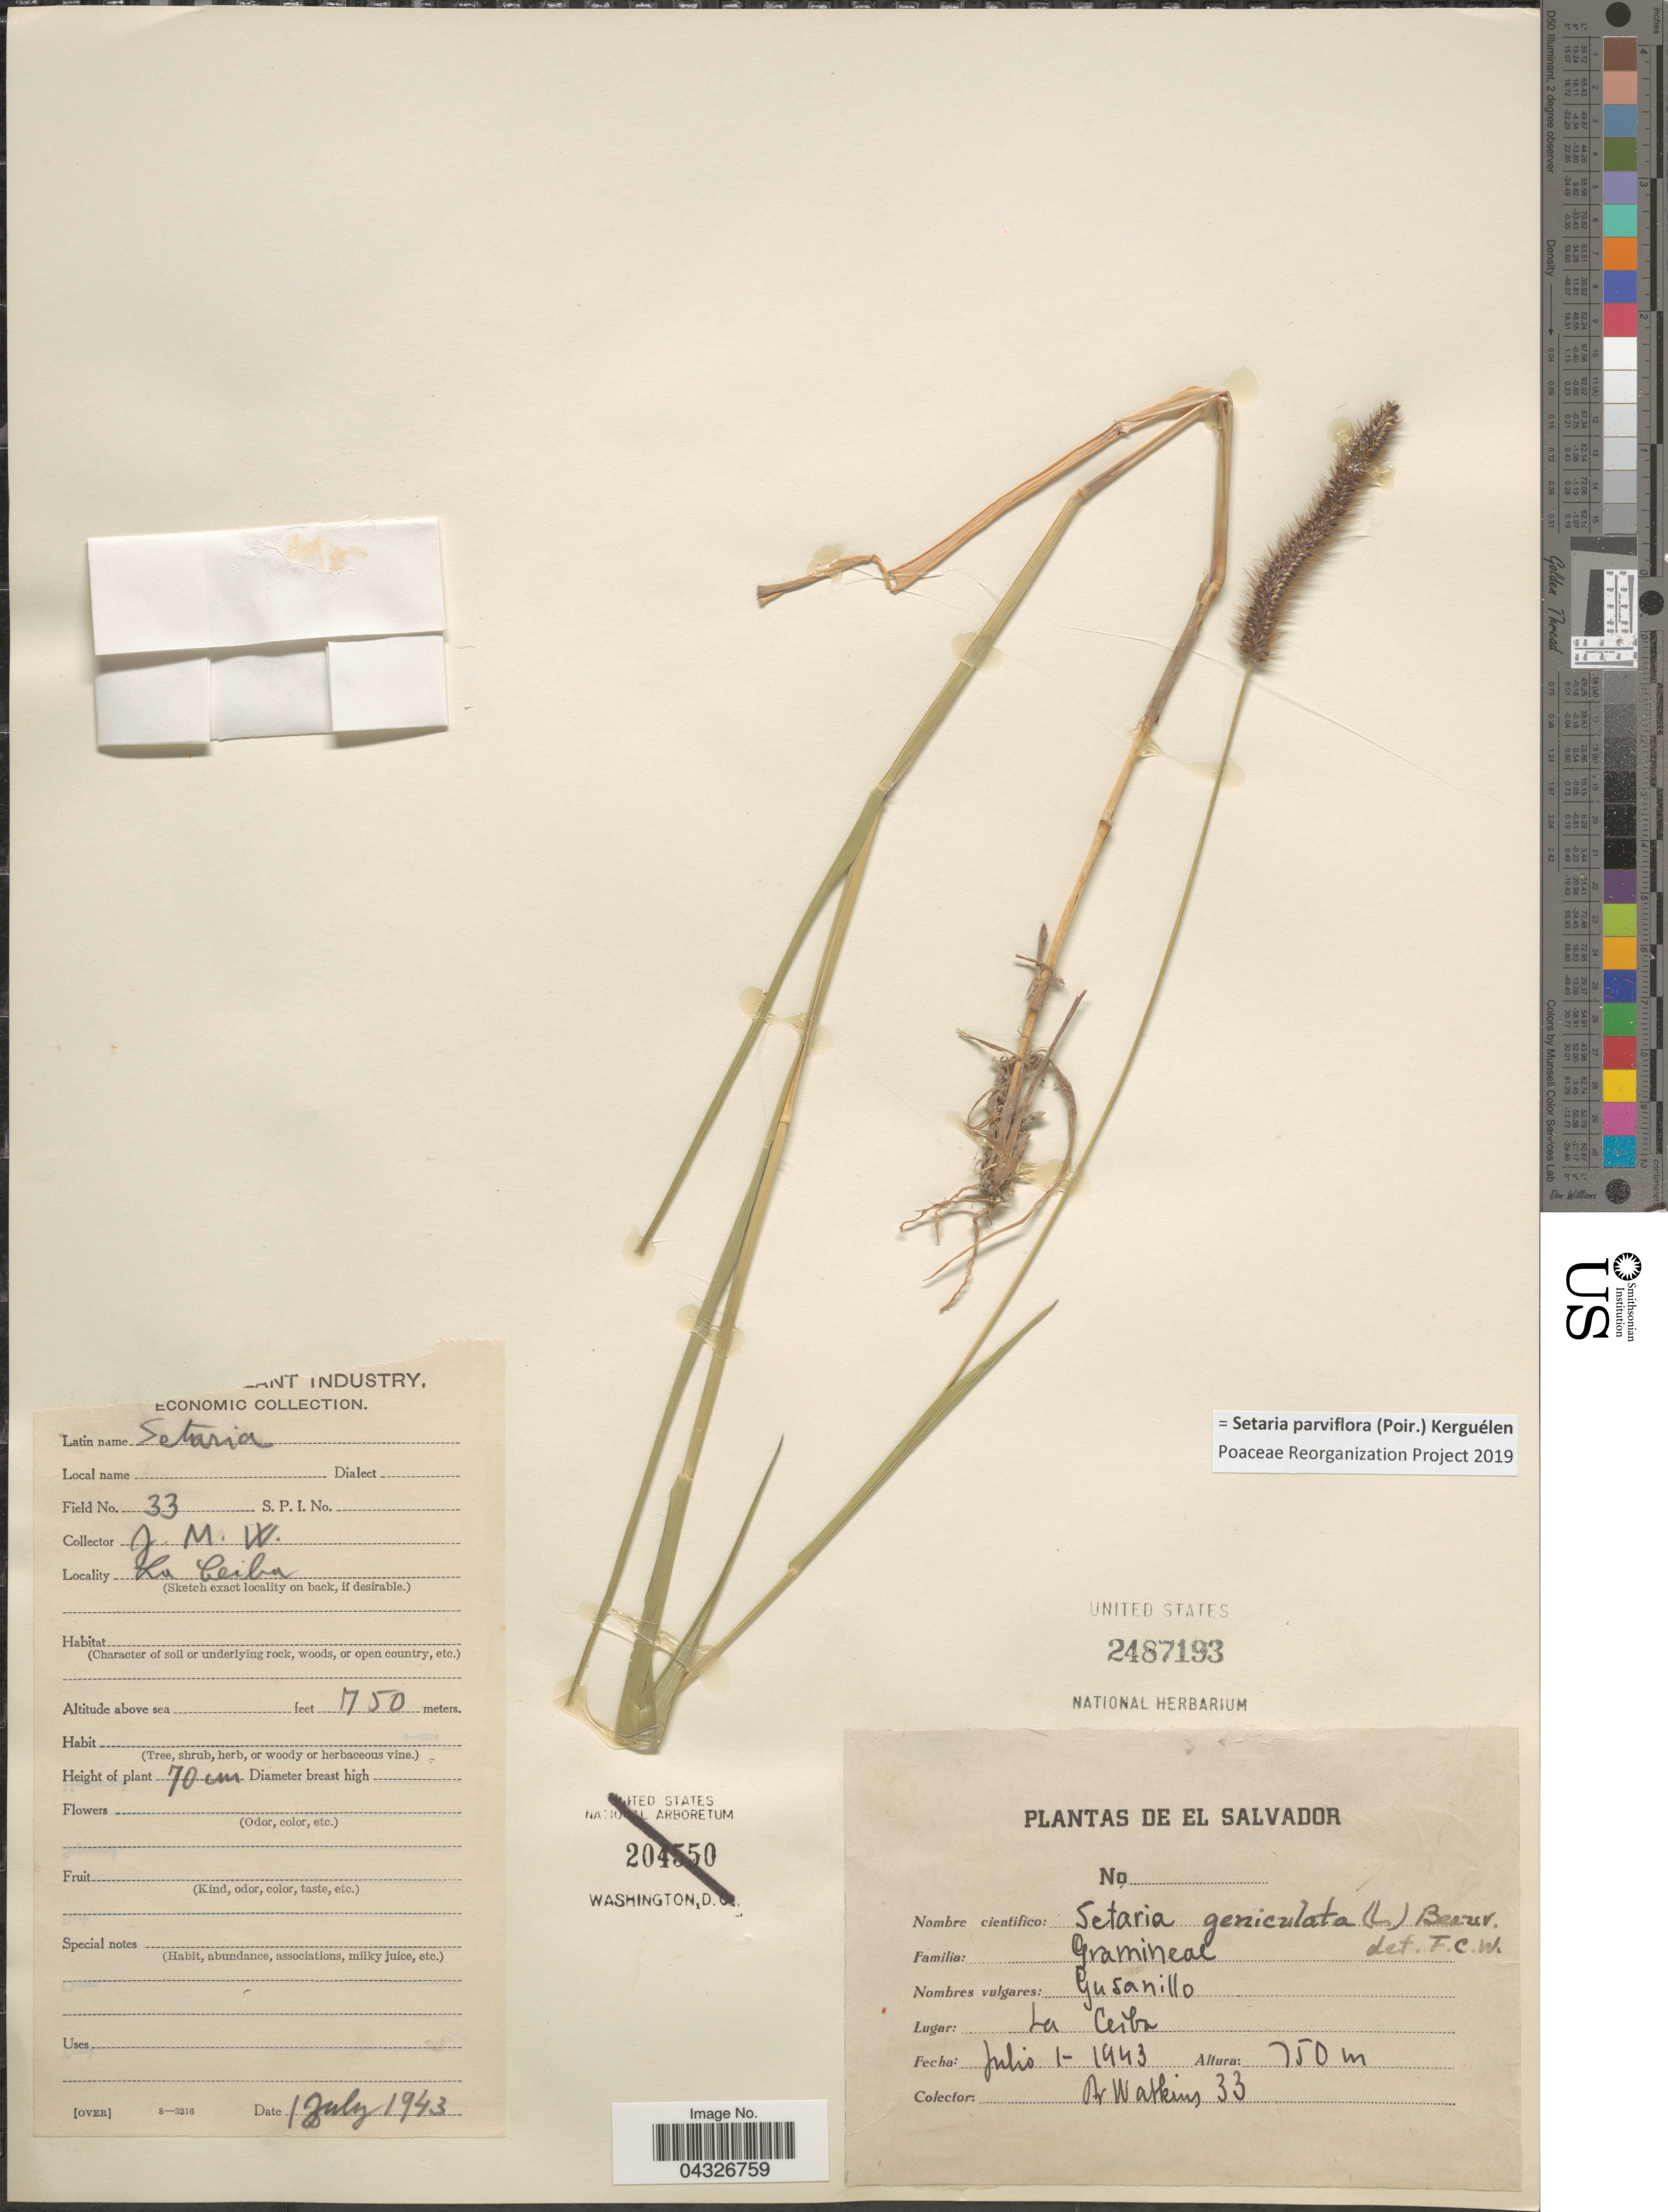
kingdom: Plantae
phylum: Tracheophyta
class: Liliopsida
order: Poales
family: Poaceae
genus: Setaria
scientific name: Setaria parviflora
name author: (Poir.) Kerguélen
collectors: J. Watkins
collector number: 33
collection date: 1943-07-01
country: El Salvador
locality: La Ceiba.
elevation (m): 750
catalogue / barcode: US 2487193